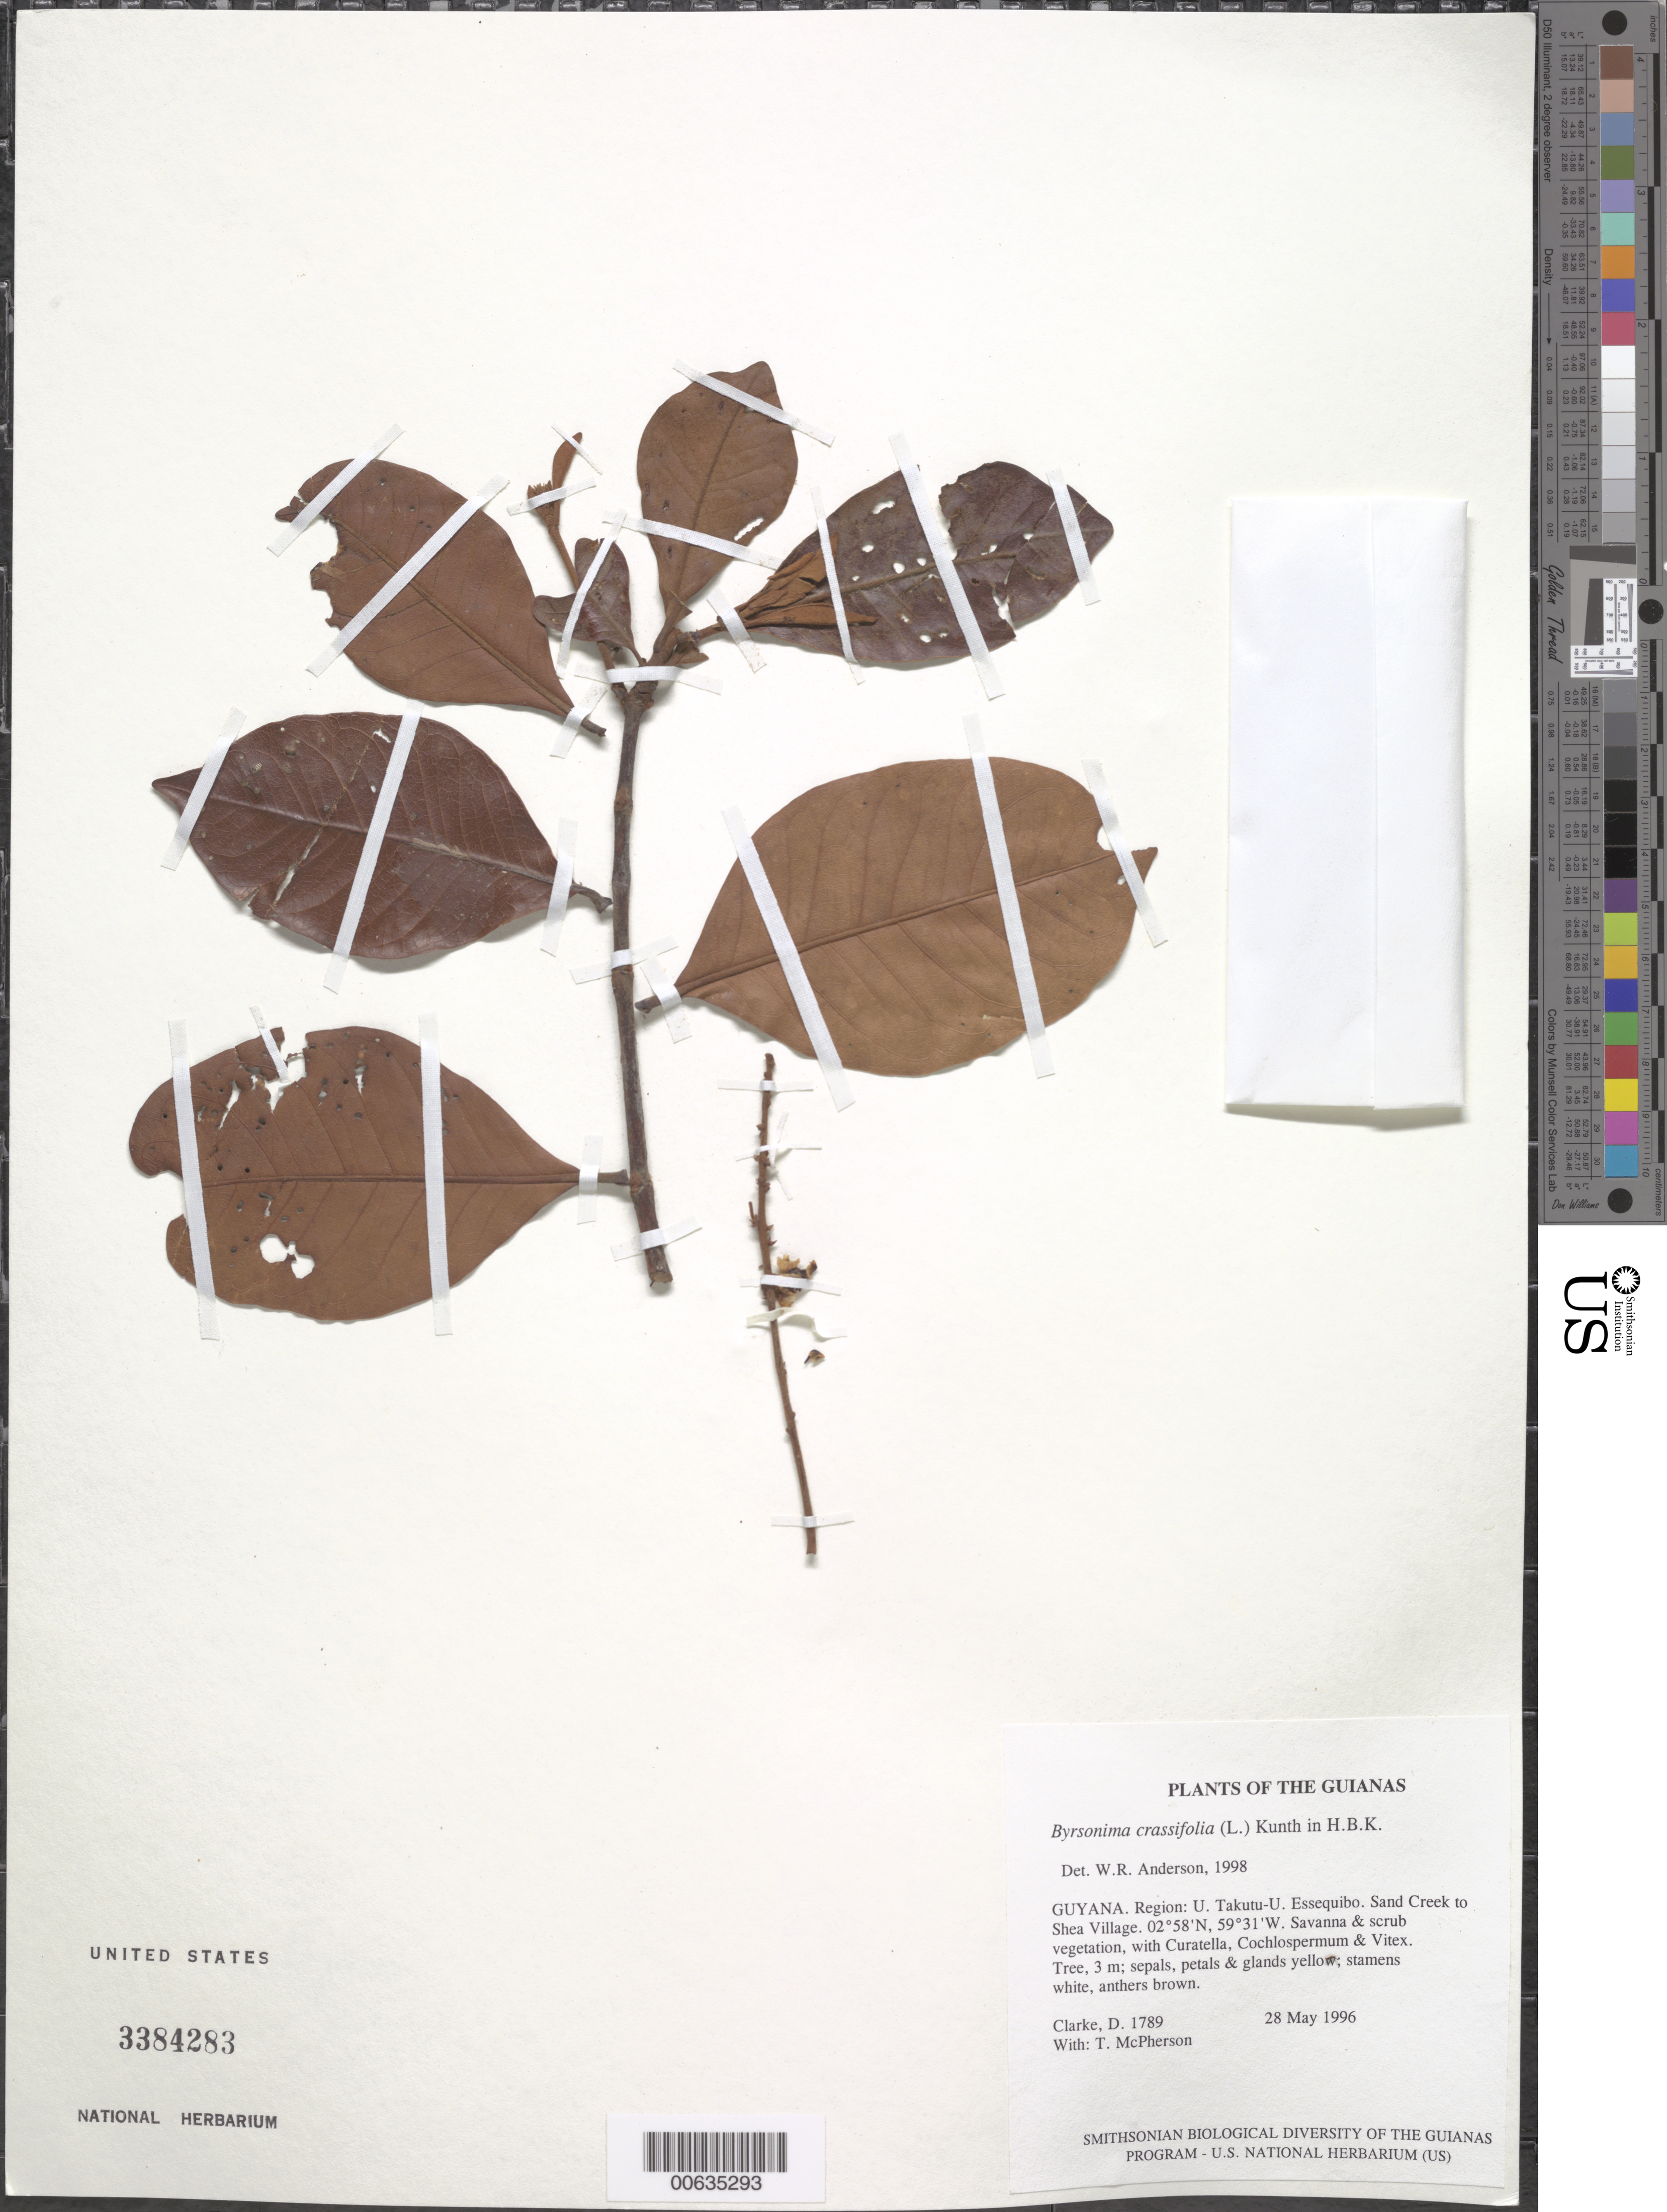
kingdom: Plantae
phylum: Tracheophyta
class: Magnoliopsida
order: Malpighiales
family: Malpighiaceae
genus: Byrsonima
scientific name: Byrsonima crassifolia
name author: (L.) Kunth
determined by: Anderson, W. R., (MICH), University of Michigan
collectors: H. D. Clarke & T. McPherson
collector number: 1789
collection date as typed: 28 May 1996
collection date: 1996-05-28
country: Guyana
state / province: U. Takutu-U. Essequibo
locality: Sand Creek to Shea Village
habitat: Savanna & scrub vegetation, with Curatella, Cochlospermum & Vitex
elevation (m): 100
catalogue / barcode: US 3384283